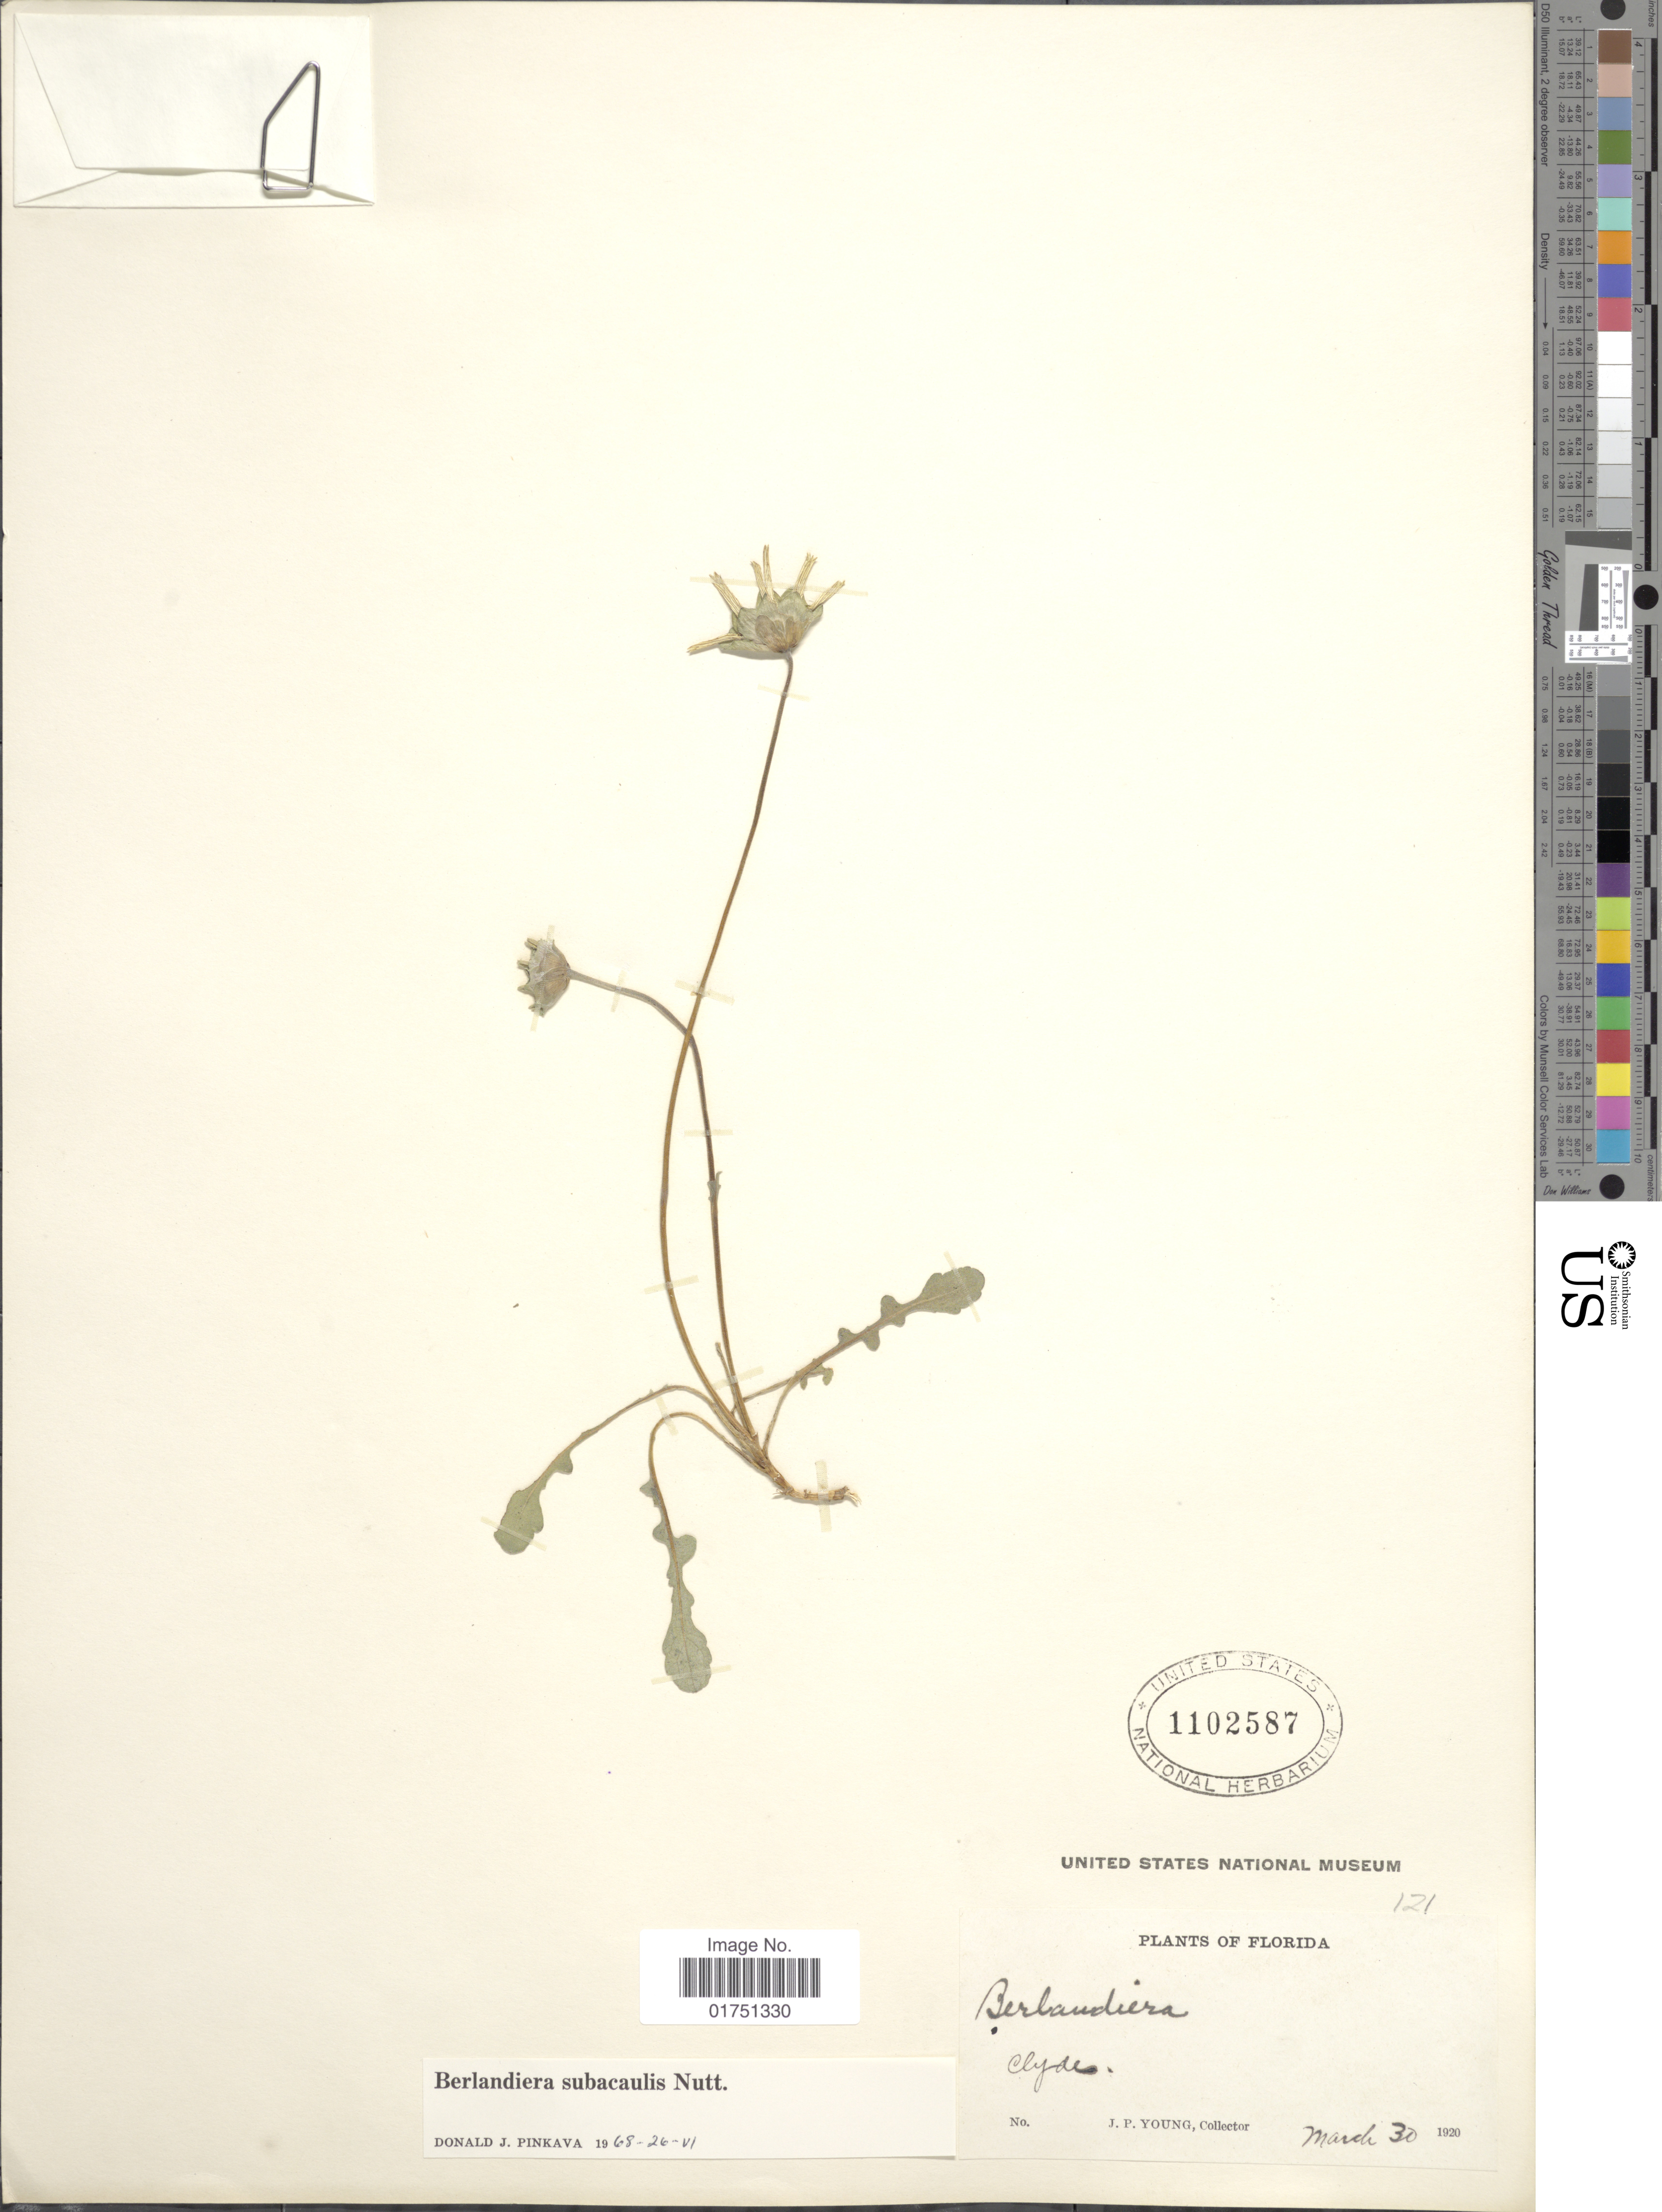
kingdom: Plantae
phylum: Tracheophyta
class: Magnoliopsida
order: Asterales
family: Asteraceae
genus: Berlandiera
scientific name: Berlandiera subacaulis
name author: Nutt.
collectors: J. P. Young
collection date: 1920-03-30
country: United States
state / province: Florida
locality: Clydes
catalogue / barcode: US 1102587